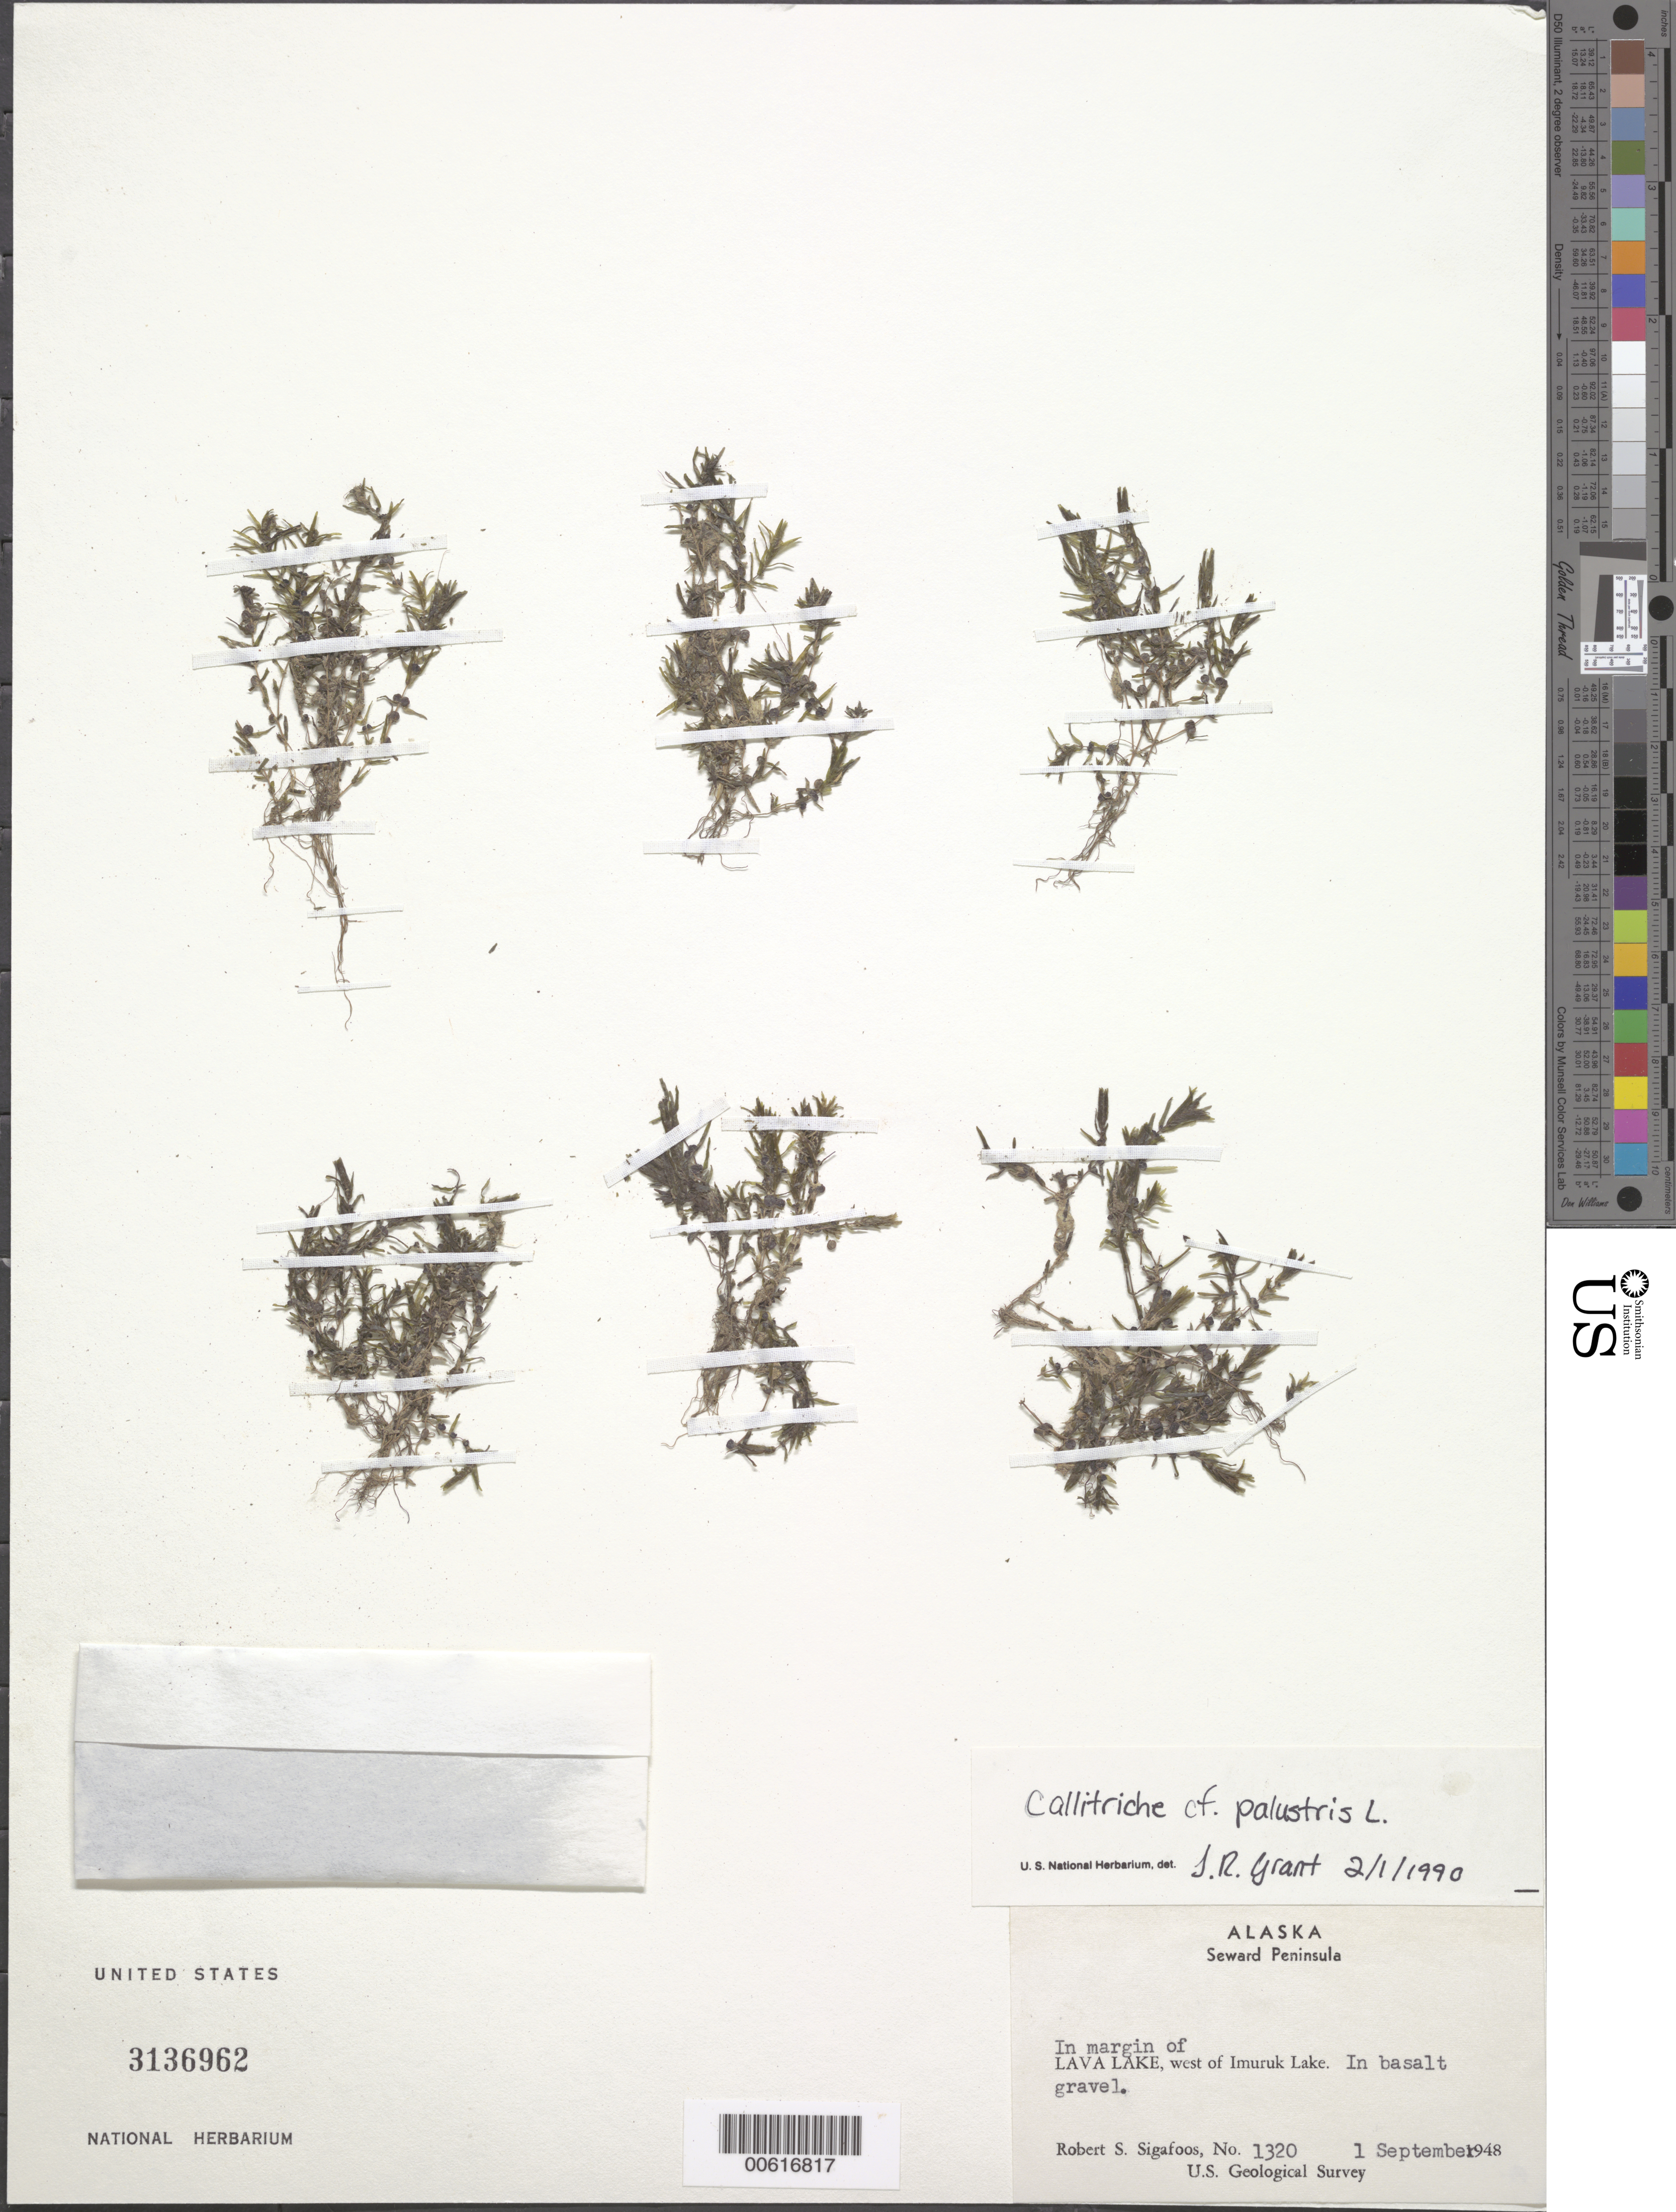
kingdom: Plantae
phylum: Tracheophyta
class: Magnoliopsida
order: Lamiales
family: Plantaginaceae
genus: Callitriche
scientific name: Callitriche palustris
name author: L.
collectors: R. Sigafoos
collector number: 1320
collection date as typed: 01 Sep 1948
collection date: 1948-09-01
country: United States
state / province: Alaska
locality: Seward Peninsula, Lava Lake, W of Imuruk Lake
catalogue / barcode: US 3136962